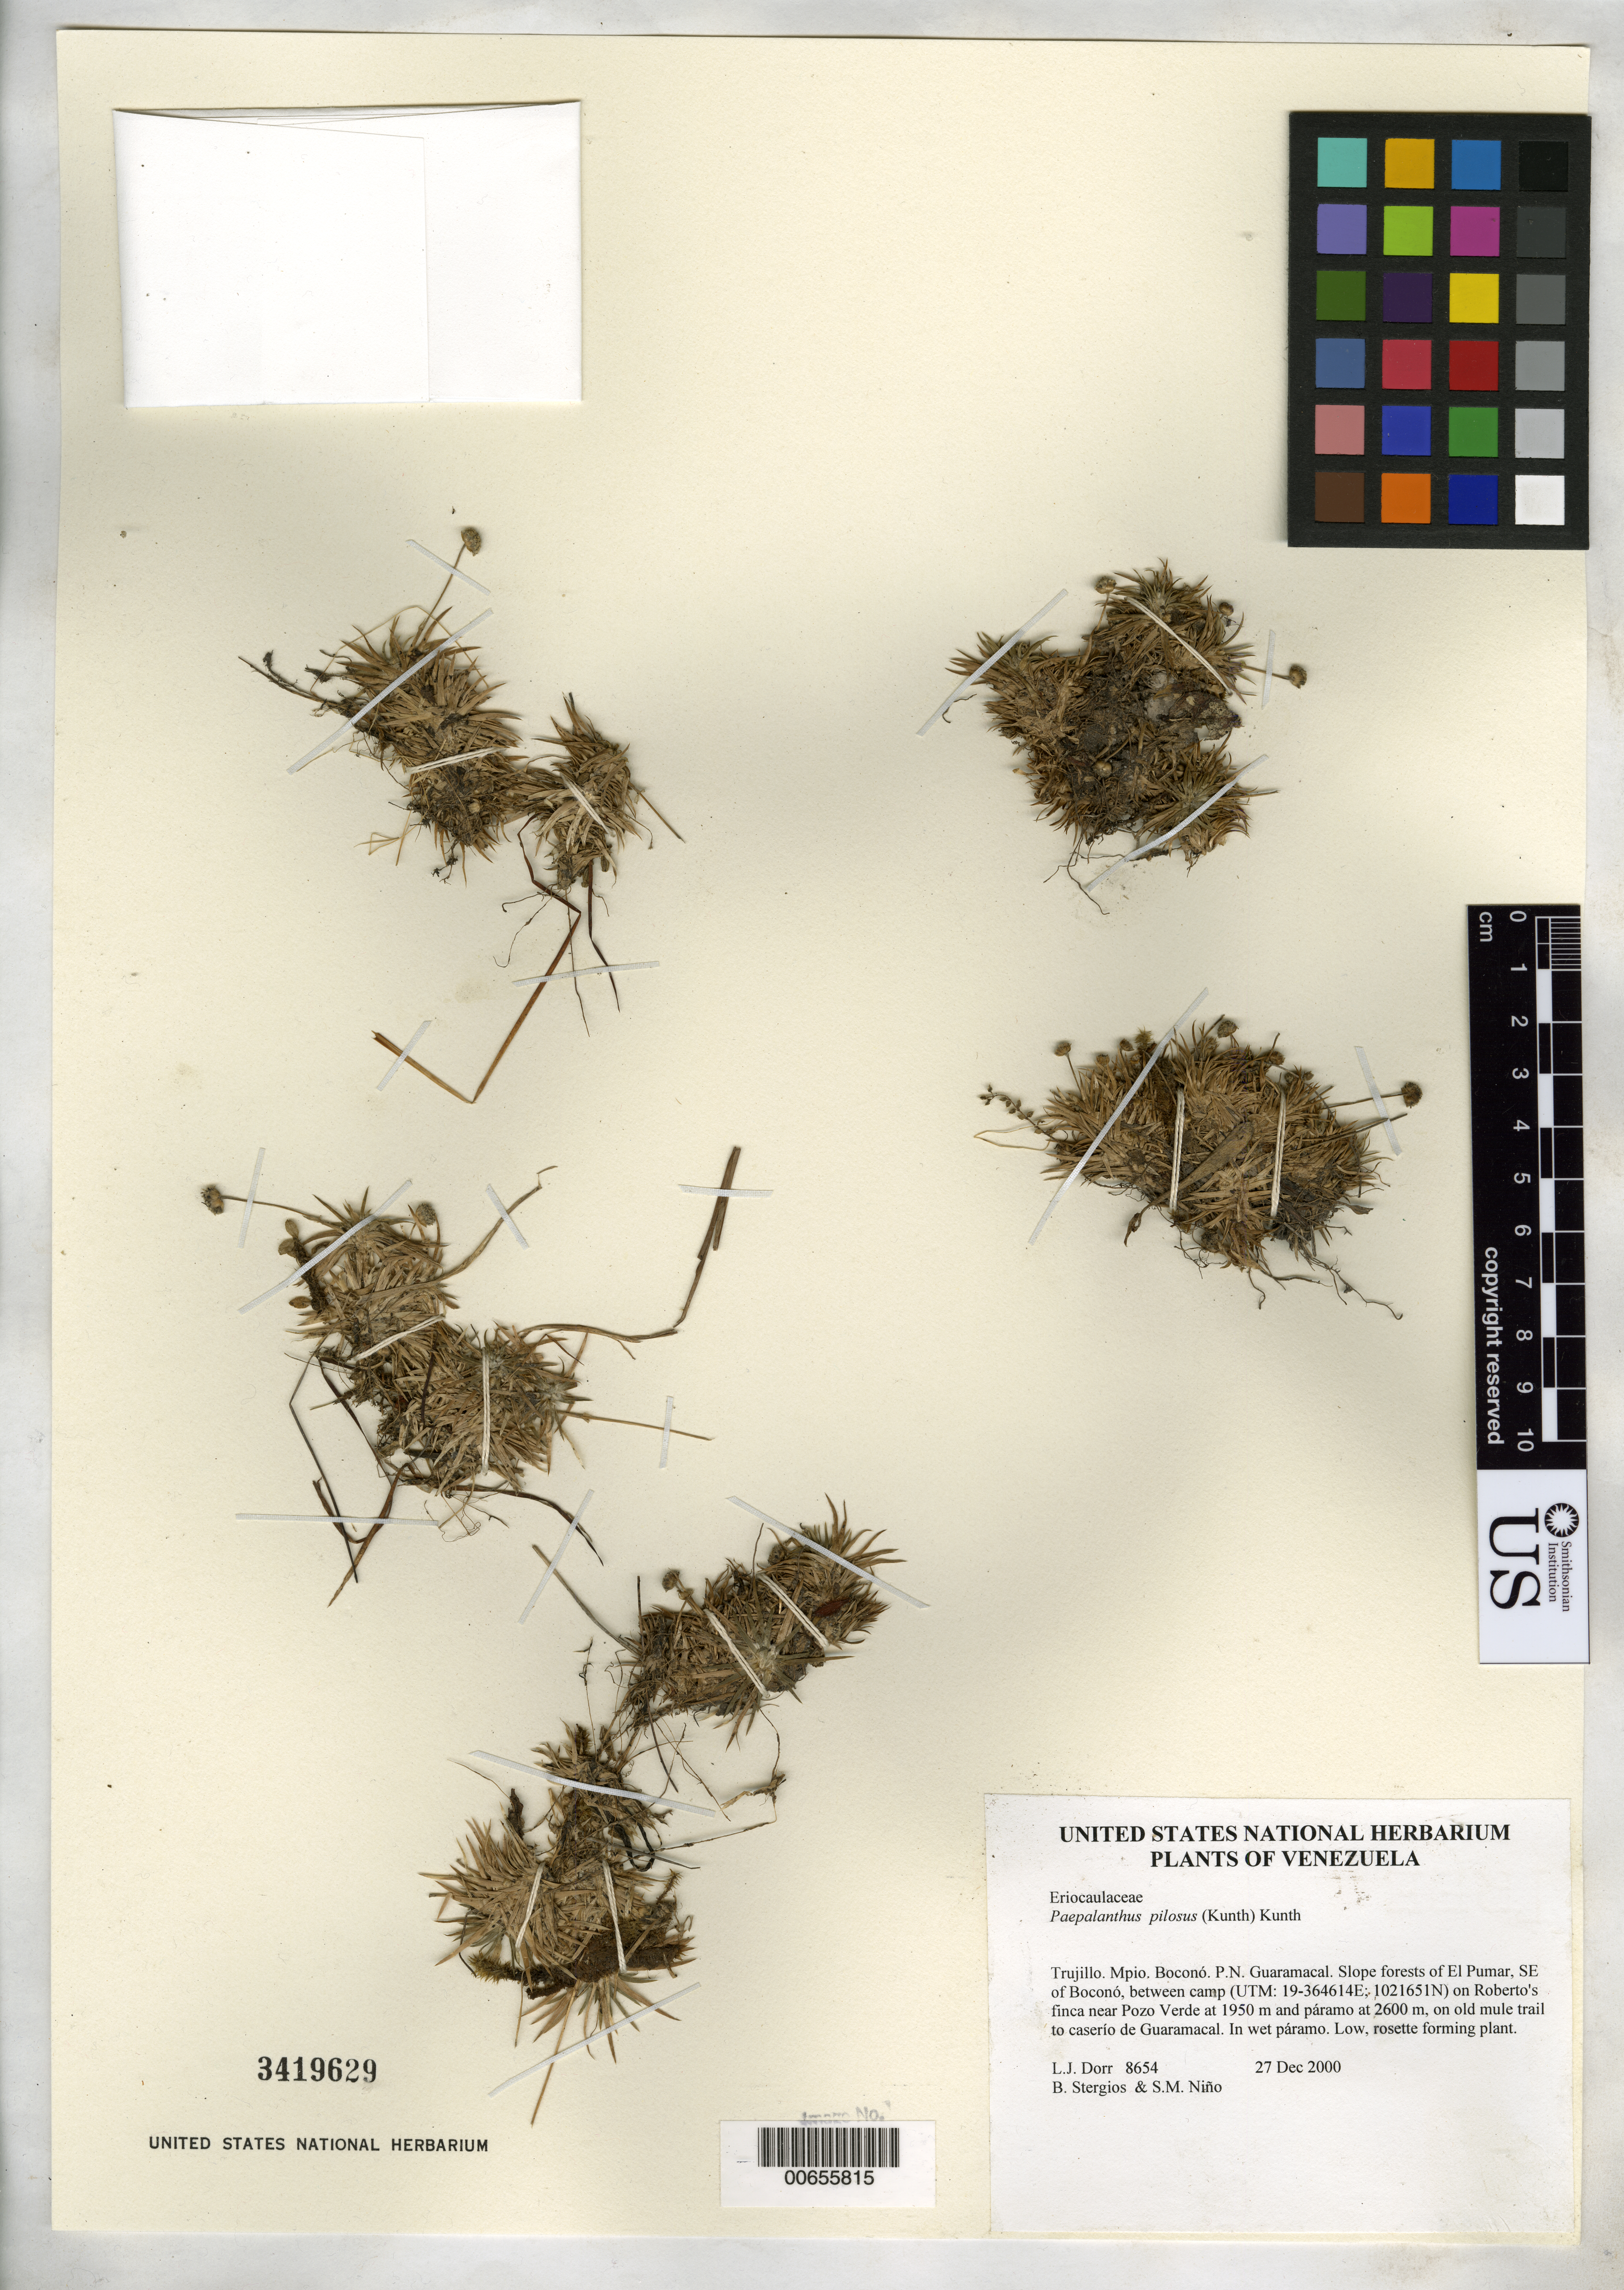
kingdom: Plantae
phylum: Tracheophyta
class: Liliopsida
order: Poales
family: Eriocaulaceae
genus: Paepalanthus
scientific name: Paepalanthus pilosus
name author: (Kunth) Kunth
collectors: L. J. Dorr, B. G. Stergios & S. M. Niño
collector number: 8654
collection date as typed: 27 Dec 2000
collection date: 2000-12-27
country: Venezuela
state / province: Trujillo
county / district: Boconó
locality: Parque Nacional Guaramacal. El Pumar, SE of Boconó, between camp on Roberto's finca near Pozo Verde at 1950 m and páramo at 2600 m, on old mule trail to caserío de Guaramacal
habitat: In wet páramo.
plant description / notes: CTES, PORT, US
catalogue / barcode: US 3419629